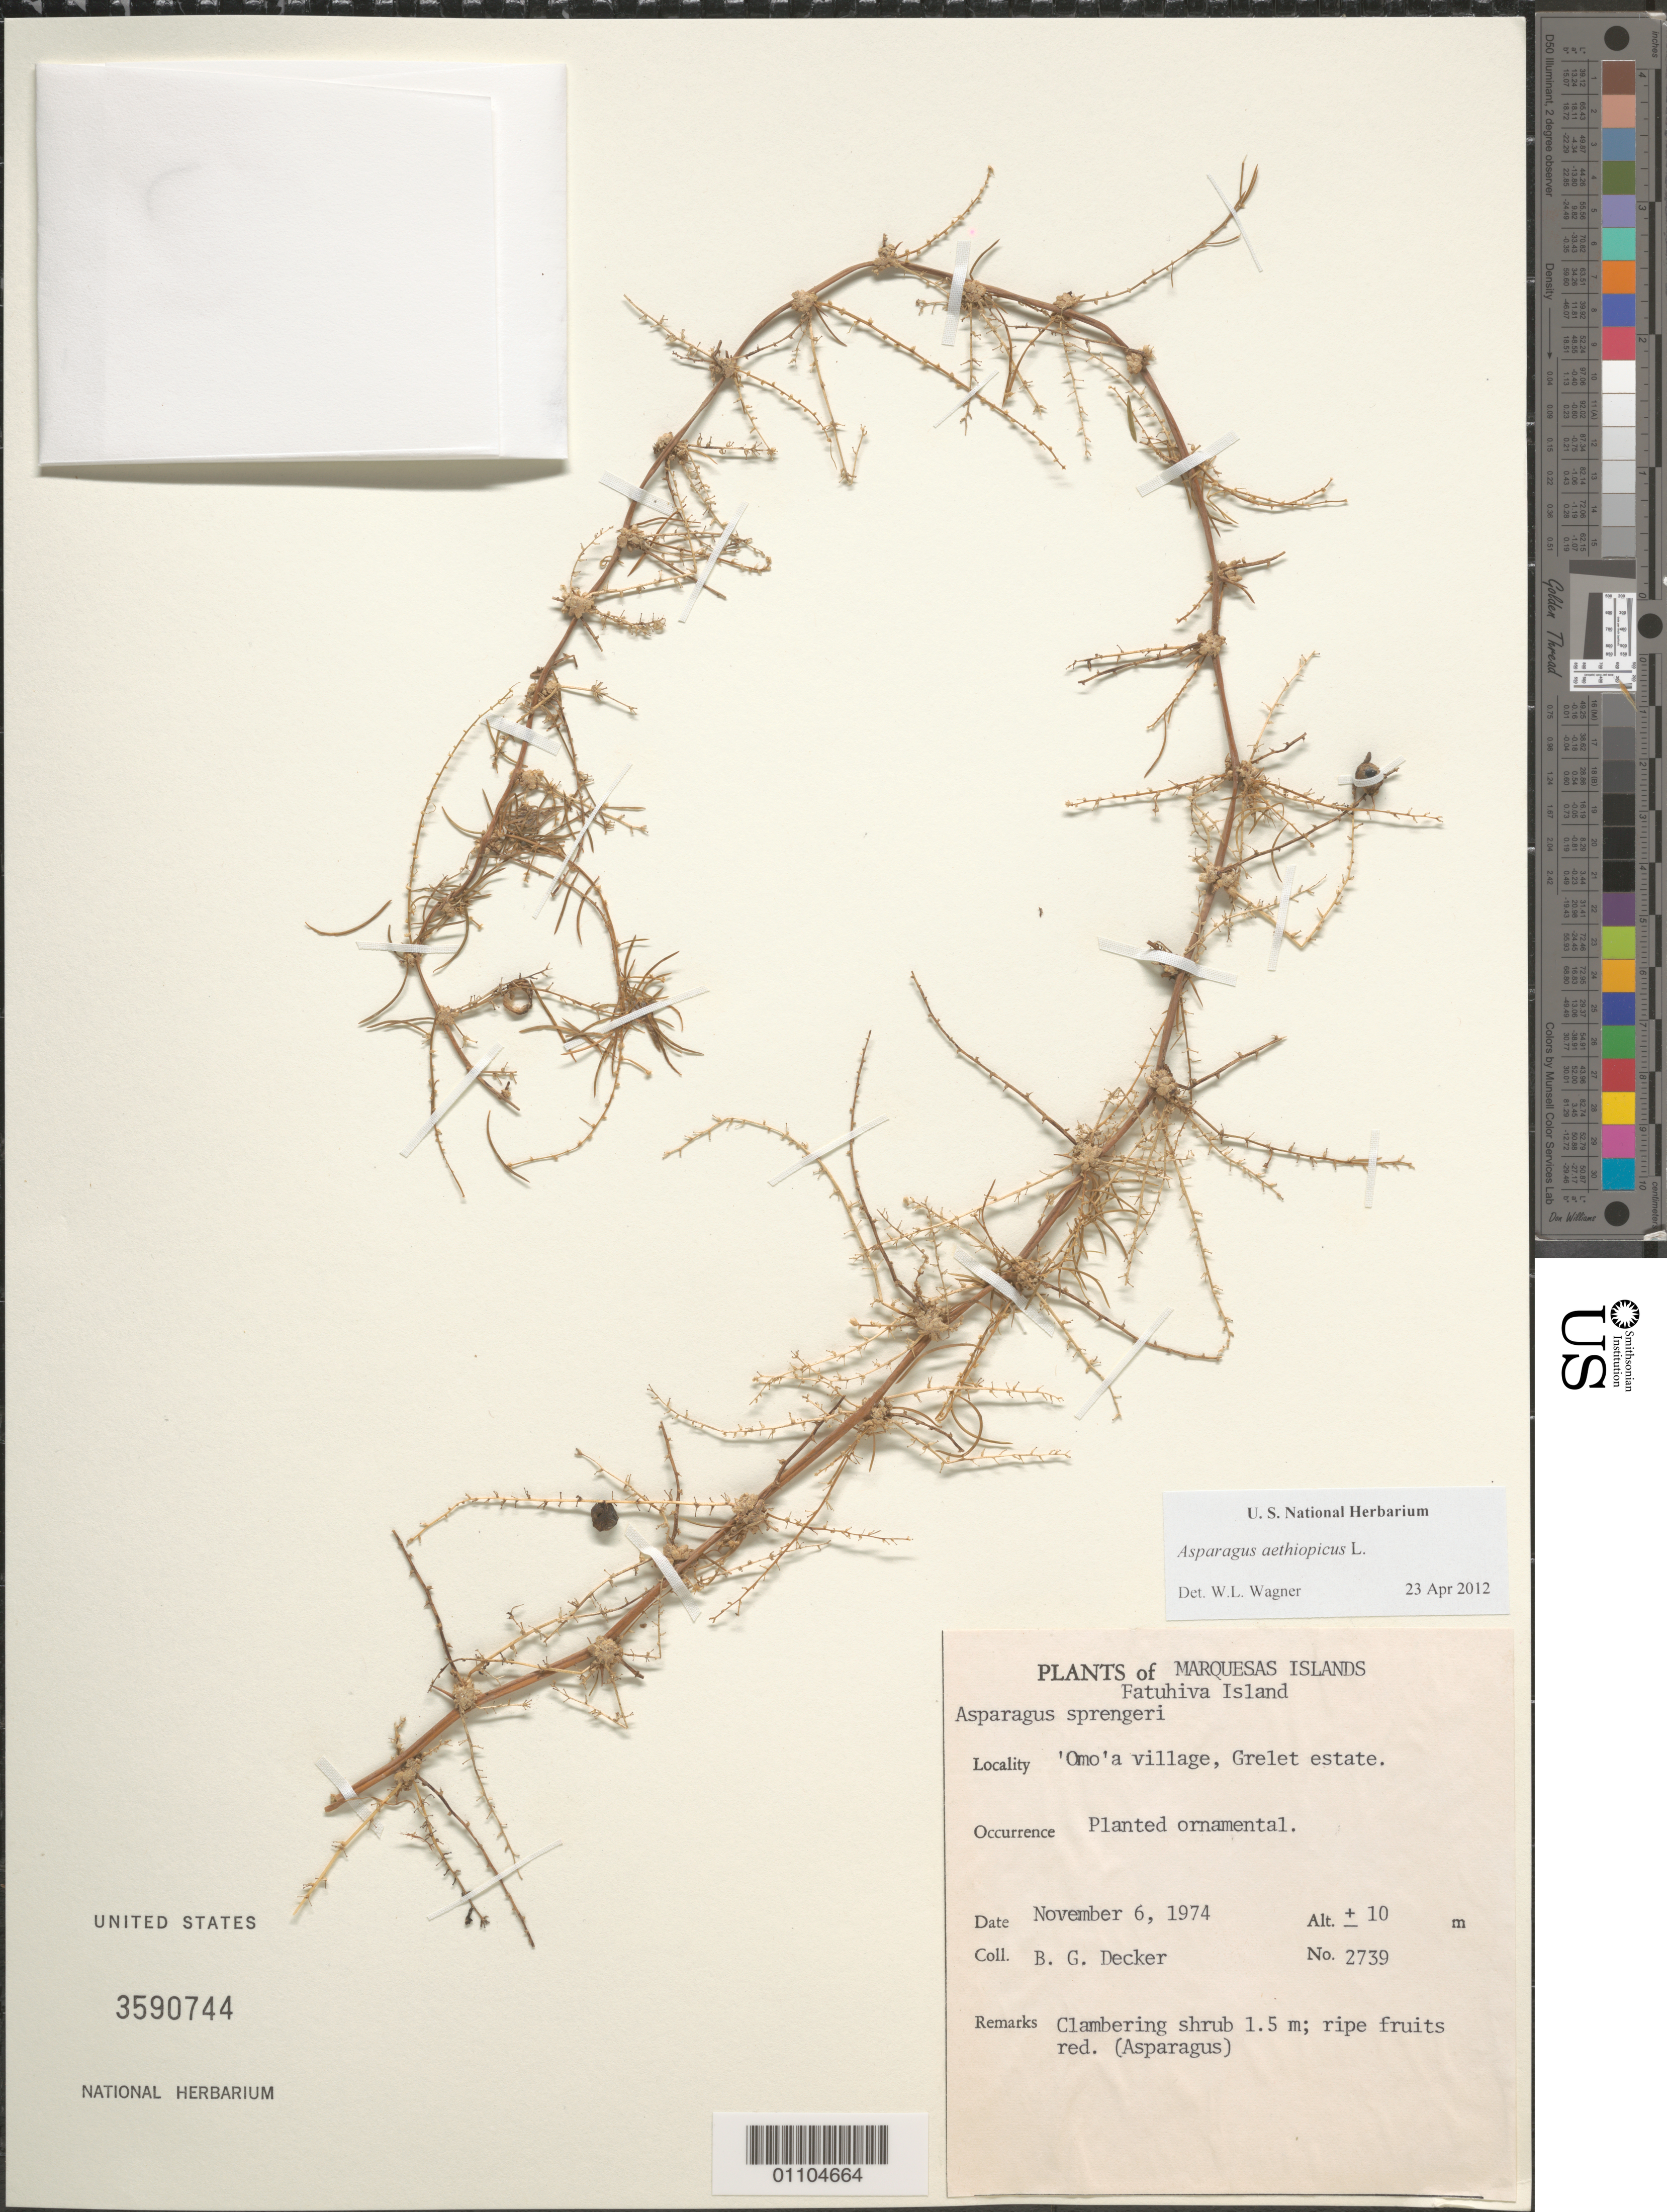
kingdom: Plantae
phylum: Tracheophyta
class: Liliopsida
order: Asparagales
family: Asparagaceae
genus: Asparagus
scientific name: Asparagus aethiopicus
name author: L.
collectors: B. G. Decker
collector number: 2739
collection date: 1974-11-06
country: French Polynesia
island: Fatu Hiva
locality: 'Omo'a village, Grelet estate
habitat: Planted ornamental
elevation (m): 10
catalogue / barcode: US 3590744